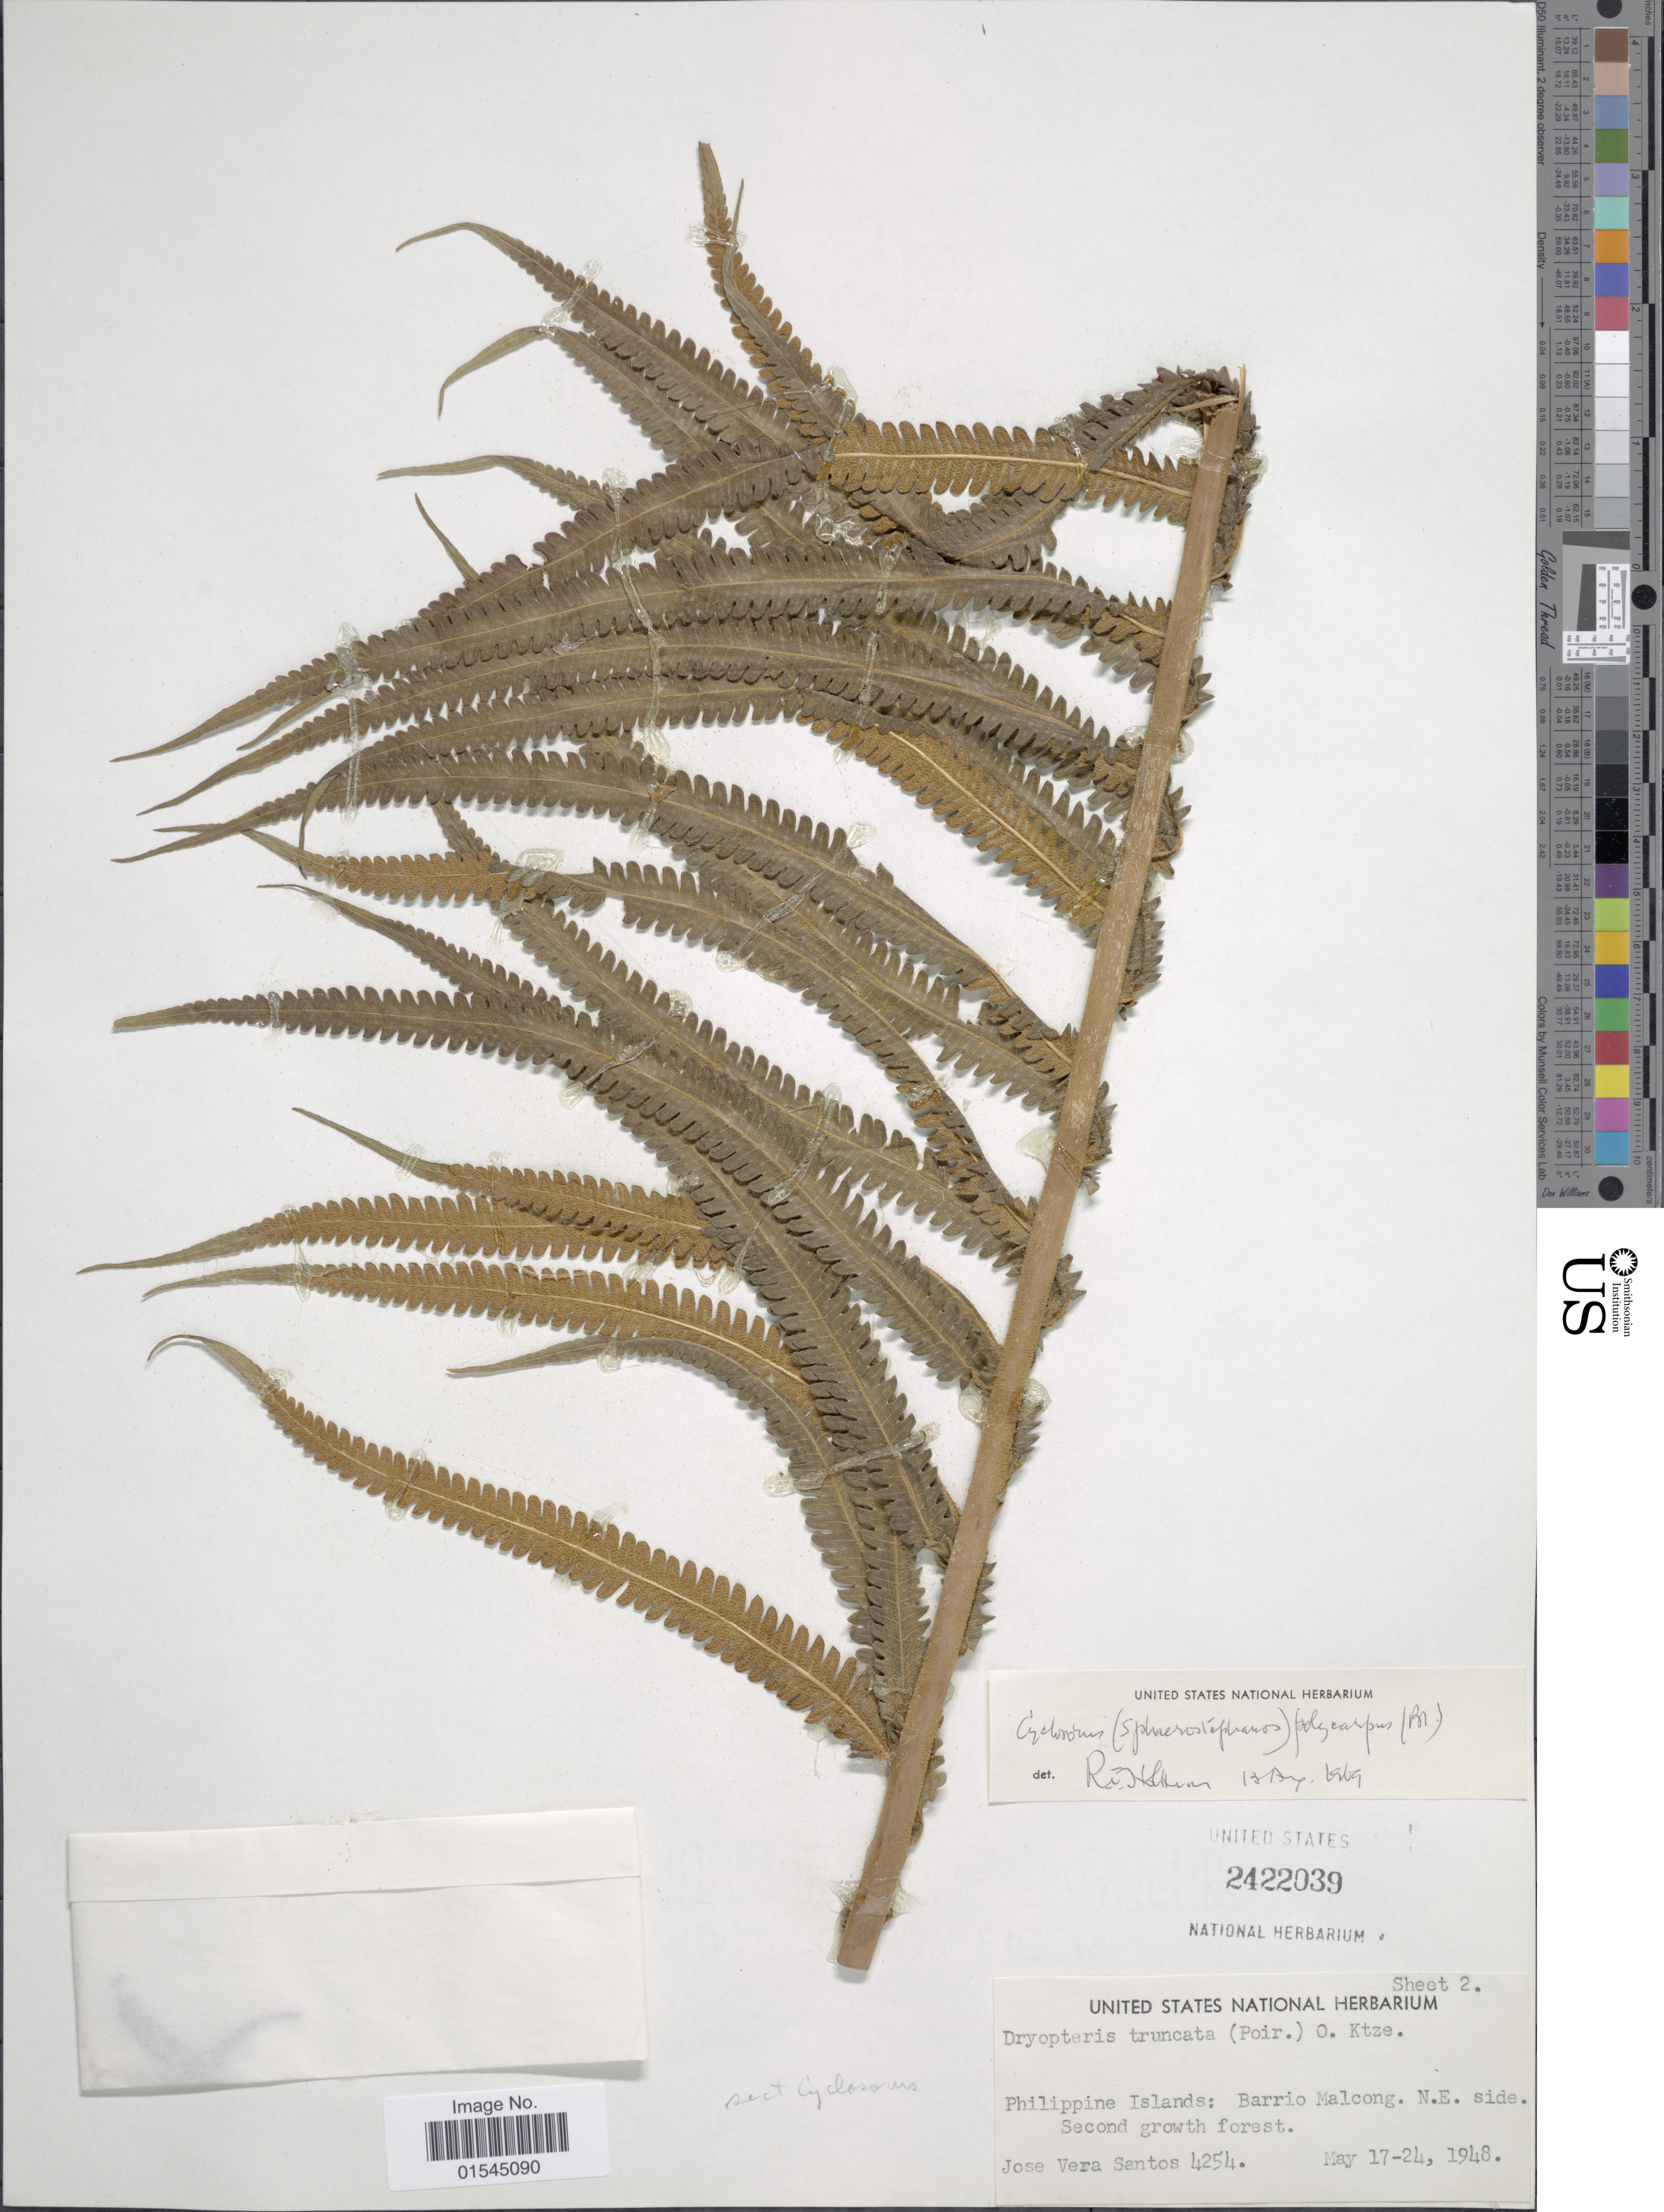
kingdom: Plantae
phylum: Tracheophyta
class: Polypodiopsida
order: Polypodiales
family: Thelypteridaceae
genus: Sphaerostephanos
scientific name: Sphaerostephanos polycarpus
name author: (Blume) Copel.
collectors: J. V. Santos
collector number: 4254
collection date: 1948-05-17/1948-05-24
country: Philippines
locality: Philippine Islands: Barrio Malcong. N.E. side.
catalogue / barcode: US 2422039